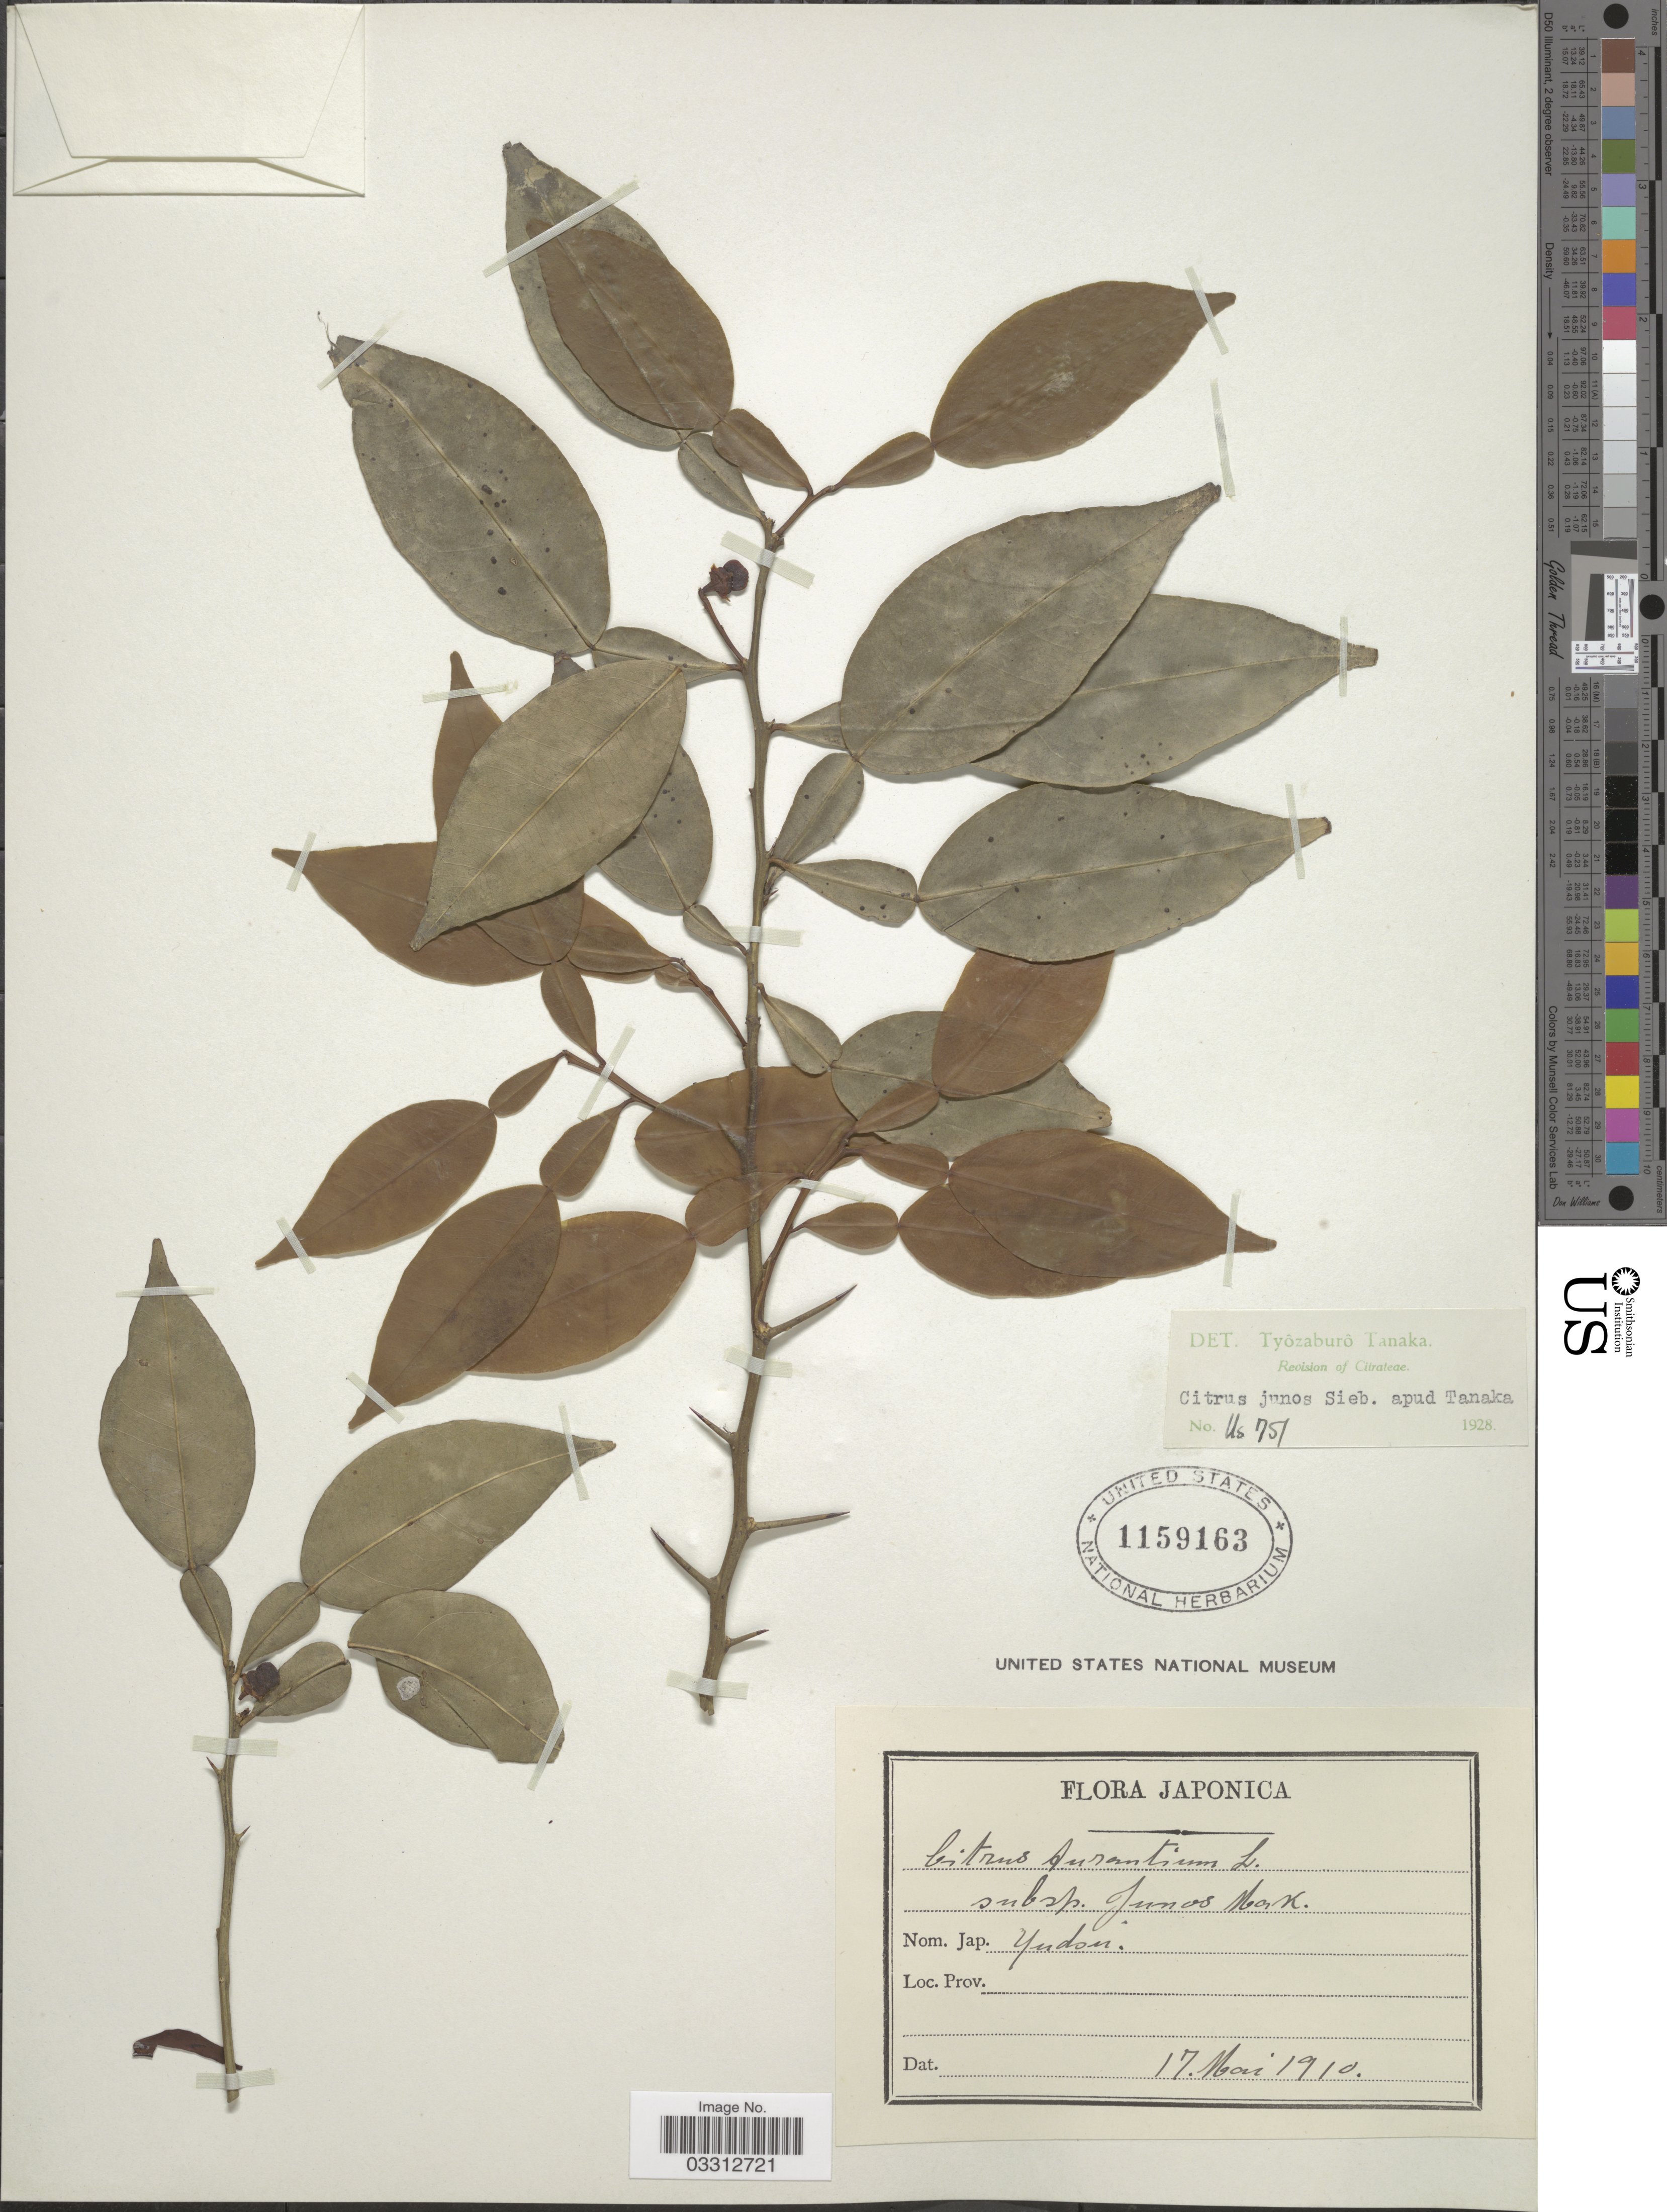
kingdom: Plantae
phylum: Tracheophyta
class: Magnoliopsida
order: Sapindales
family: Rutaceae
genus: Citrus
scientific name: Citrus junos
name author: Siebold ex Tanaka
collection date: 1910-05-17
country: Japan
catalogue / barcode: US 1159163